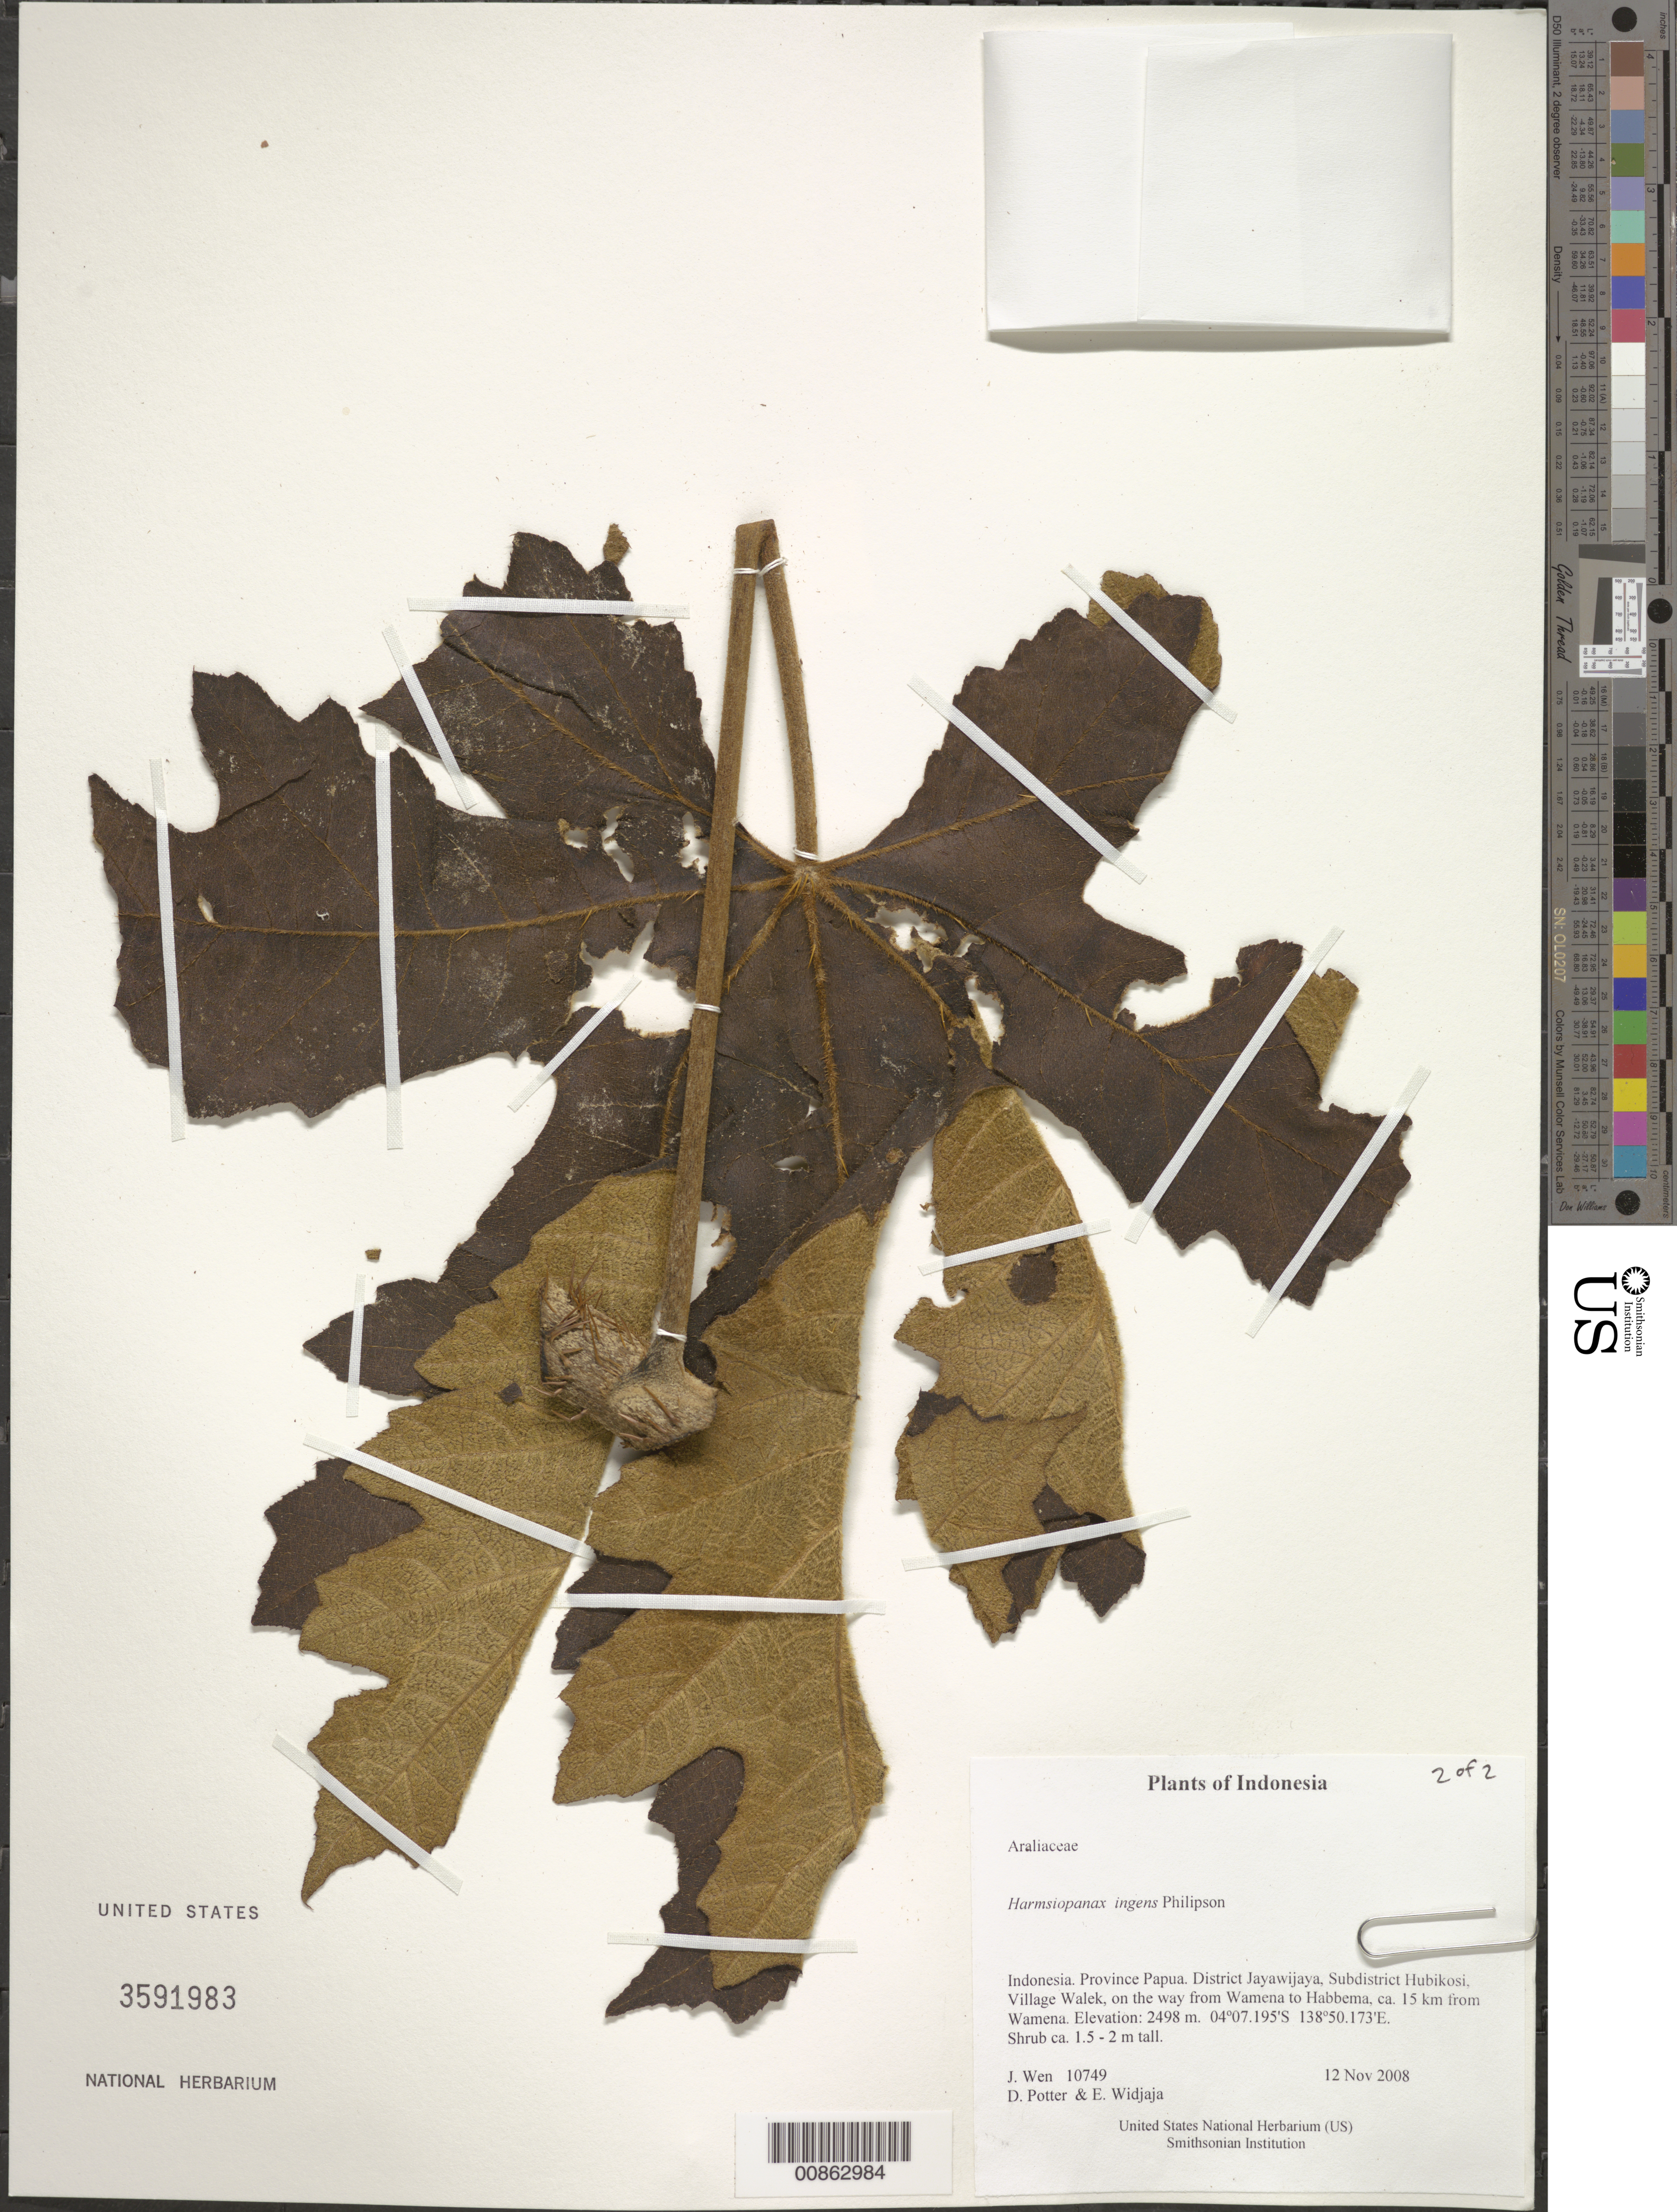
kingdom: Plantae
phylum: Tracheophyta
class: Magnoliopsida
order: Apiales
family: Araliaceae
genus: Harmsiopanax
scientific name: Harmsiopanax ingens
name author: Philipson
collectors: J. Wen, D. Potter & E. A. Widjaja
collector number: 10749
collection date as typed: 12 Nov 2008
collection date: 2008-11-12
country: Indonesia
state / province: Papua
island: New Guinea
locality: District Jayawijaya, Subdistrict Hubikosi, Village Walek, on the way from Wamena to Habbema, ca. 15 km from Wamena. Irian Barat.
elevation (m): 2498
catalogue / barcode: US 3591983